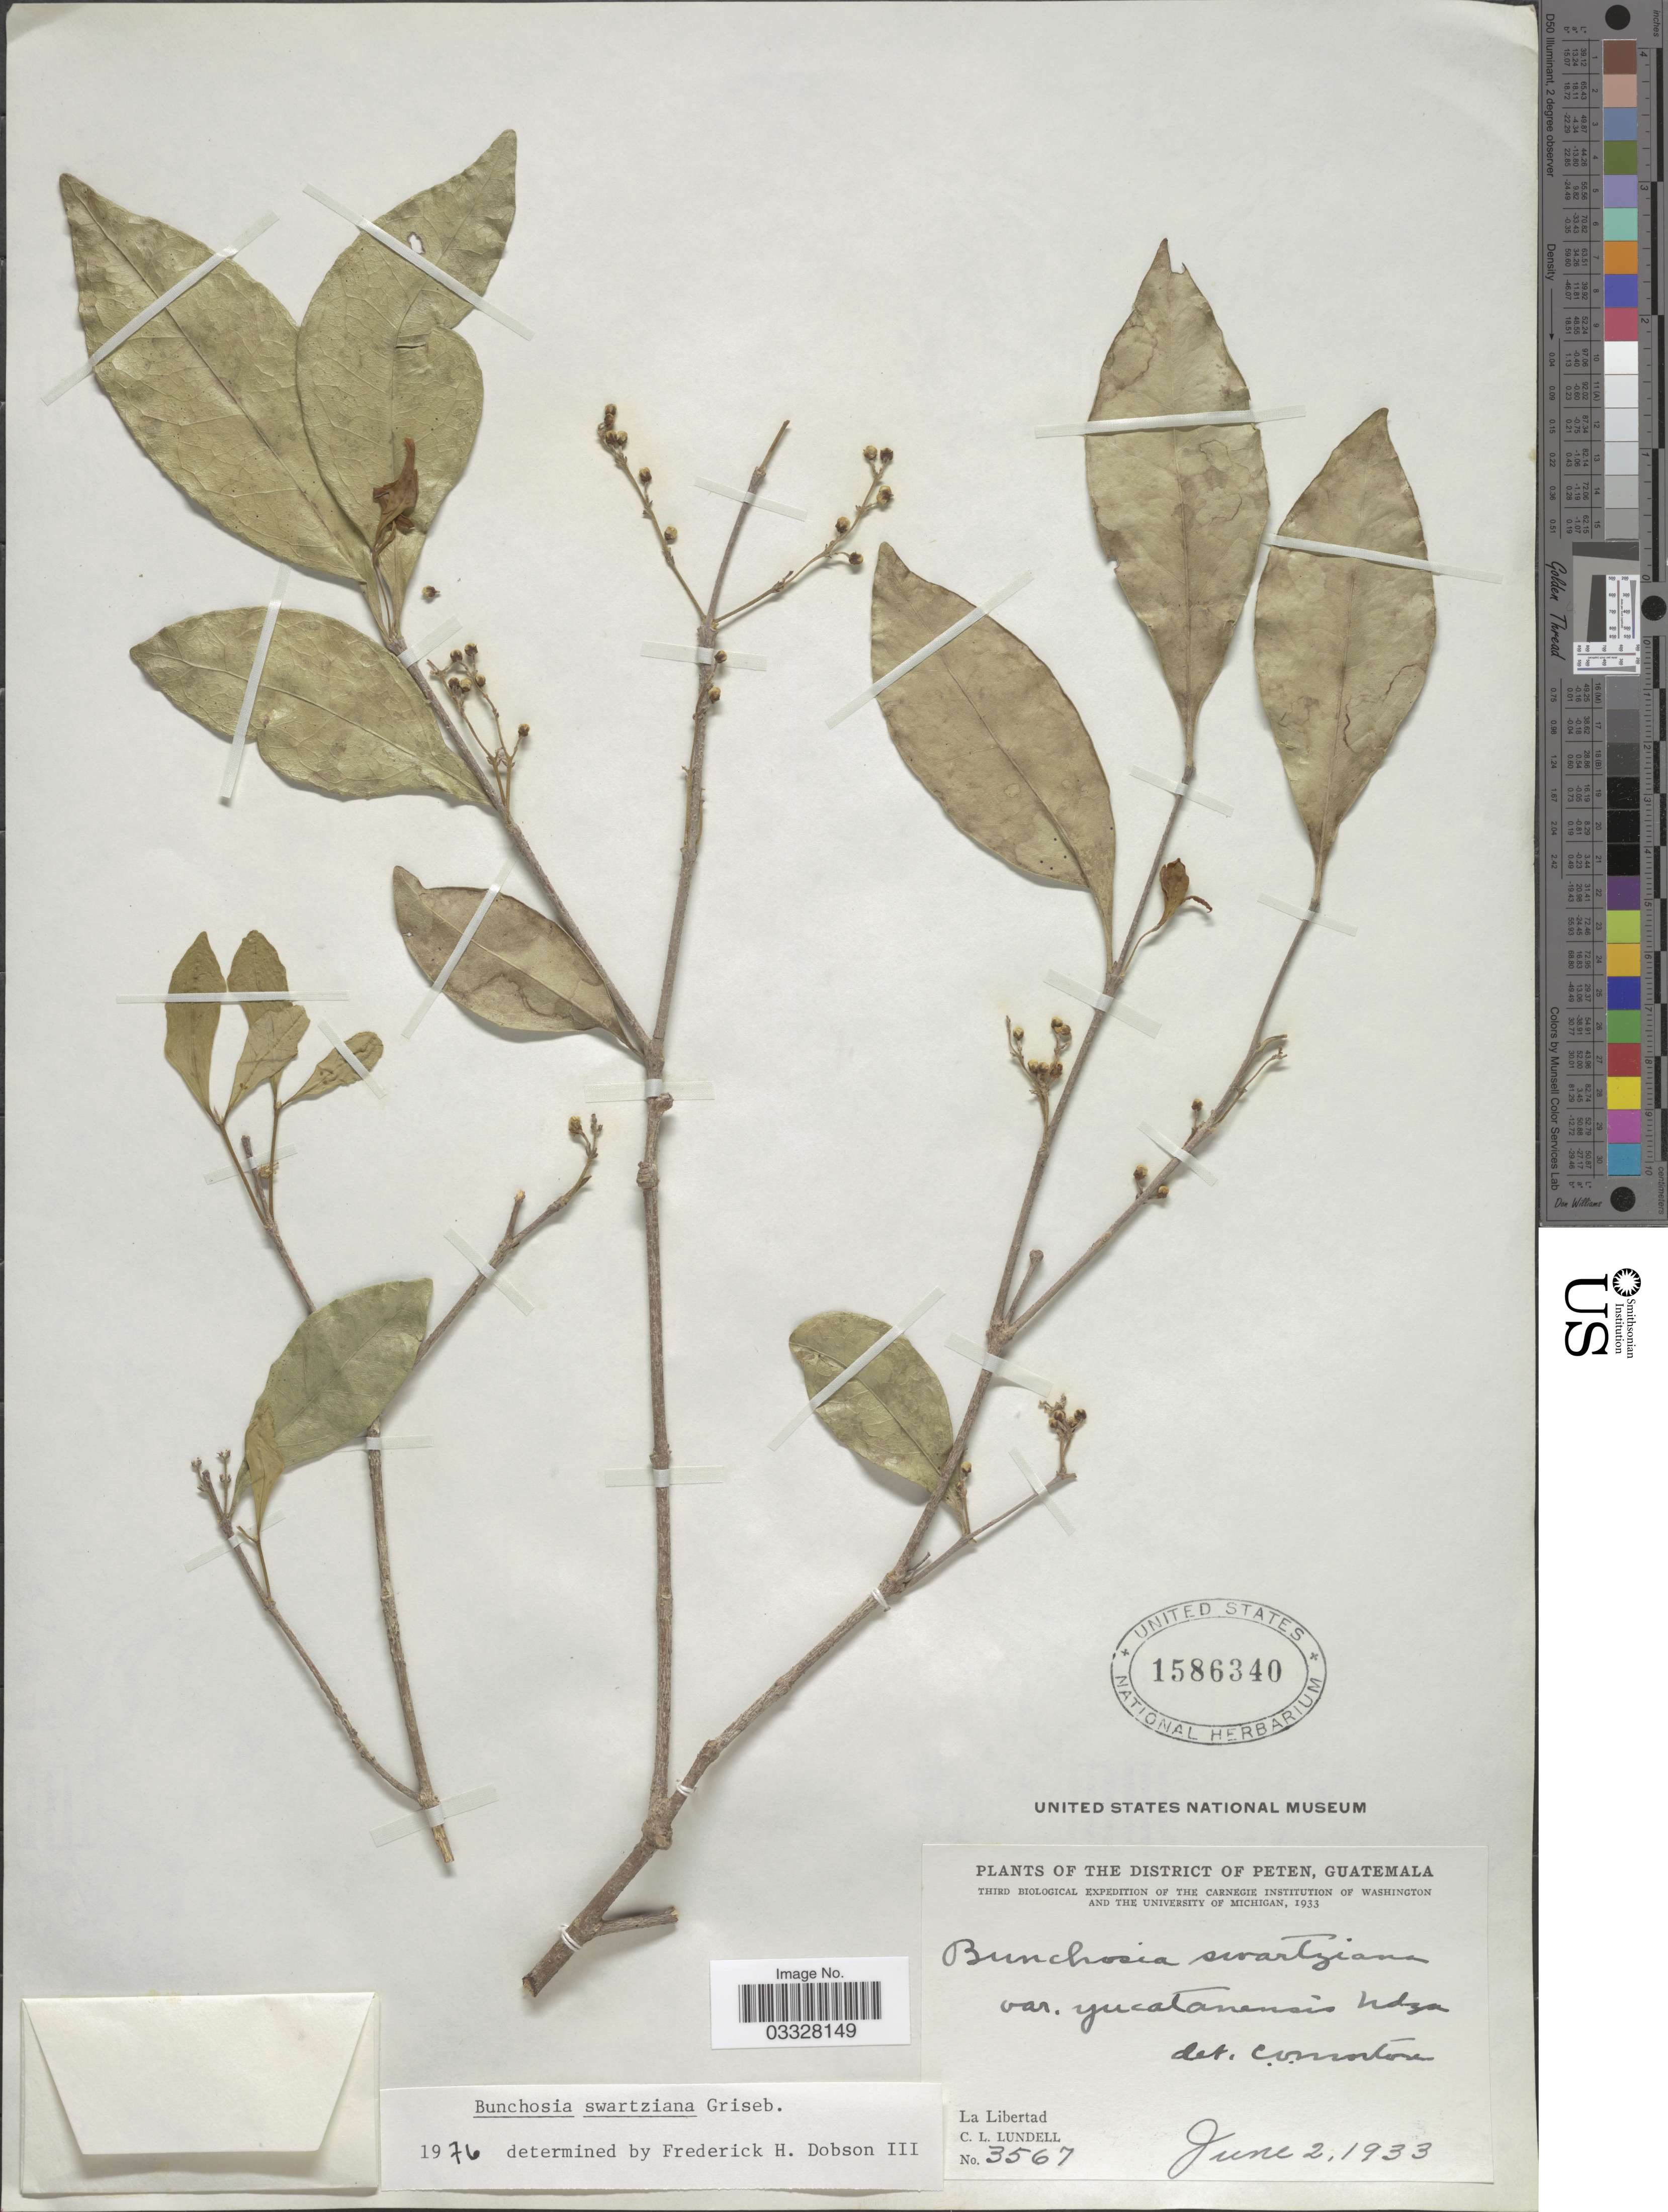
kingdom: Plantae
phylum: Tracheophyta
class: Magnoliopsida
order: Malpighiales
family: Malpighiaceae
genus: Bunchosia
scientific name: Bunchosia swartziana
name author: Griseb.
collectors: C. L. Lundell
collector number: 3567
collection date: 1933-06-02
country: Guatemala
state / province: El Petén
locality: The District of Peten, La Libertad.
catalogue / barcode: US 1586340